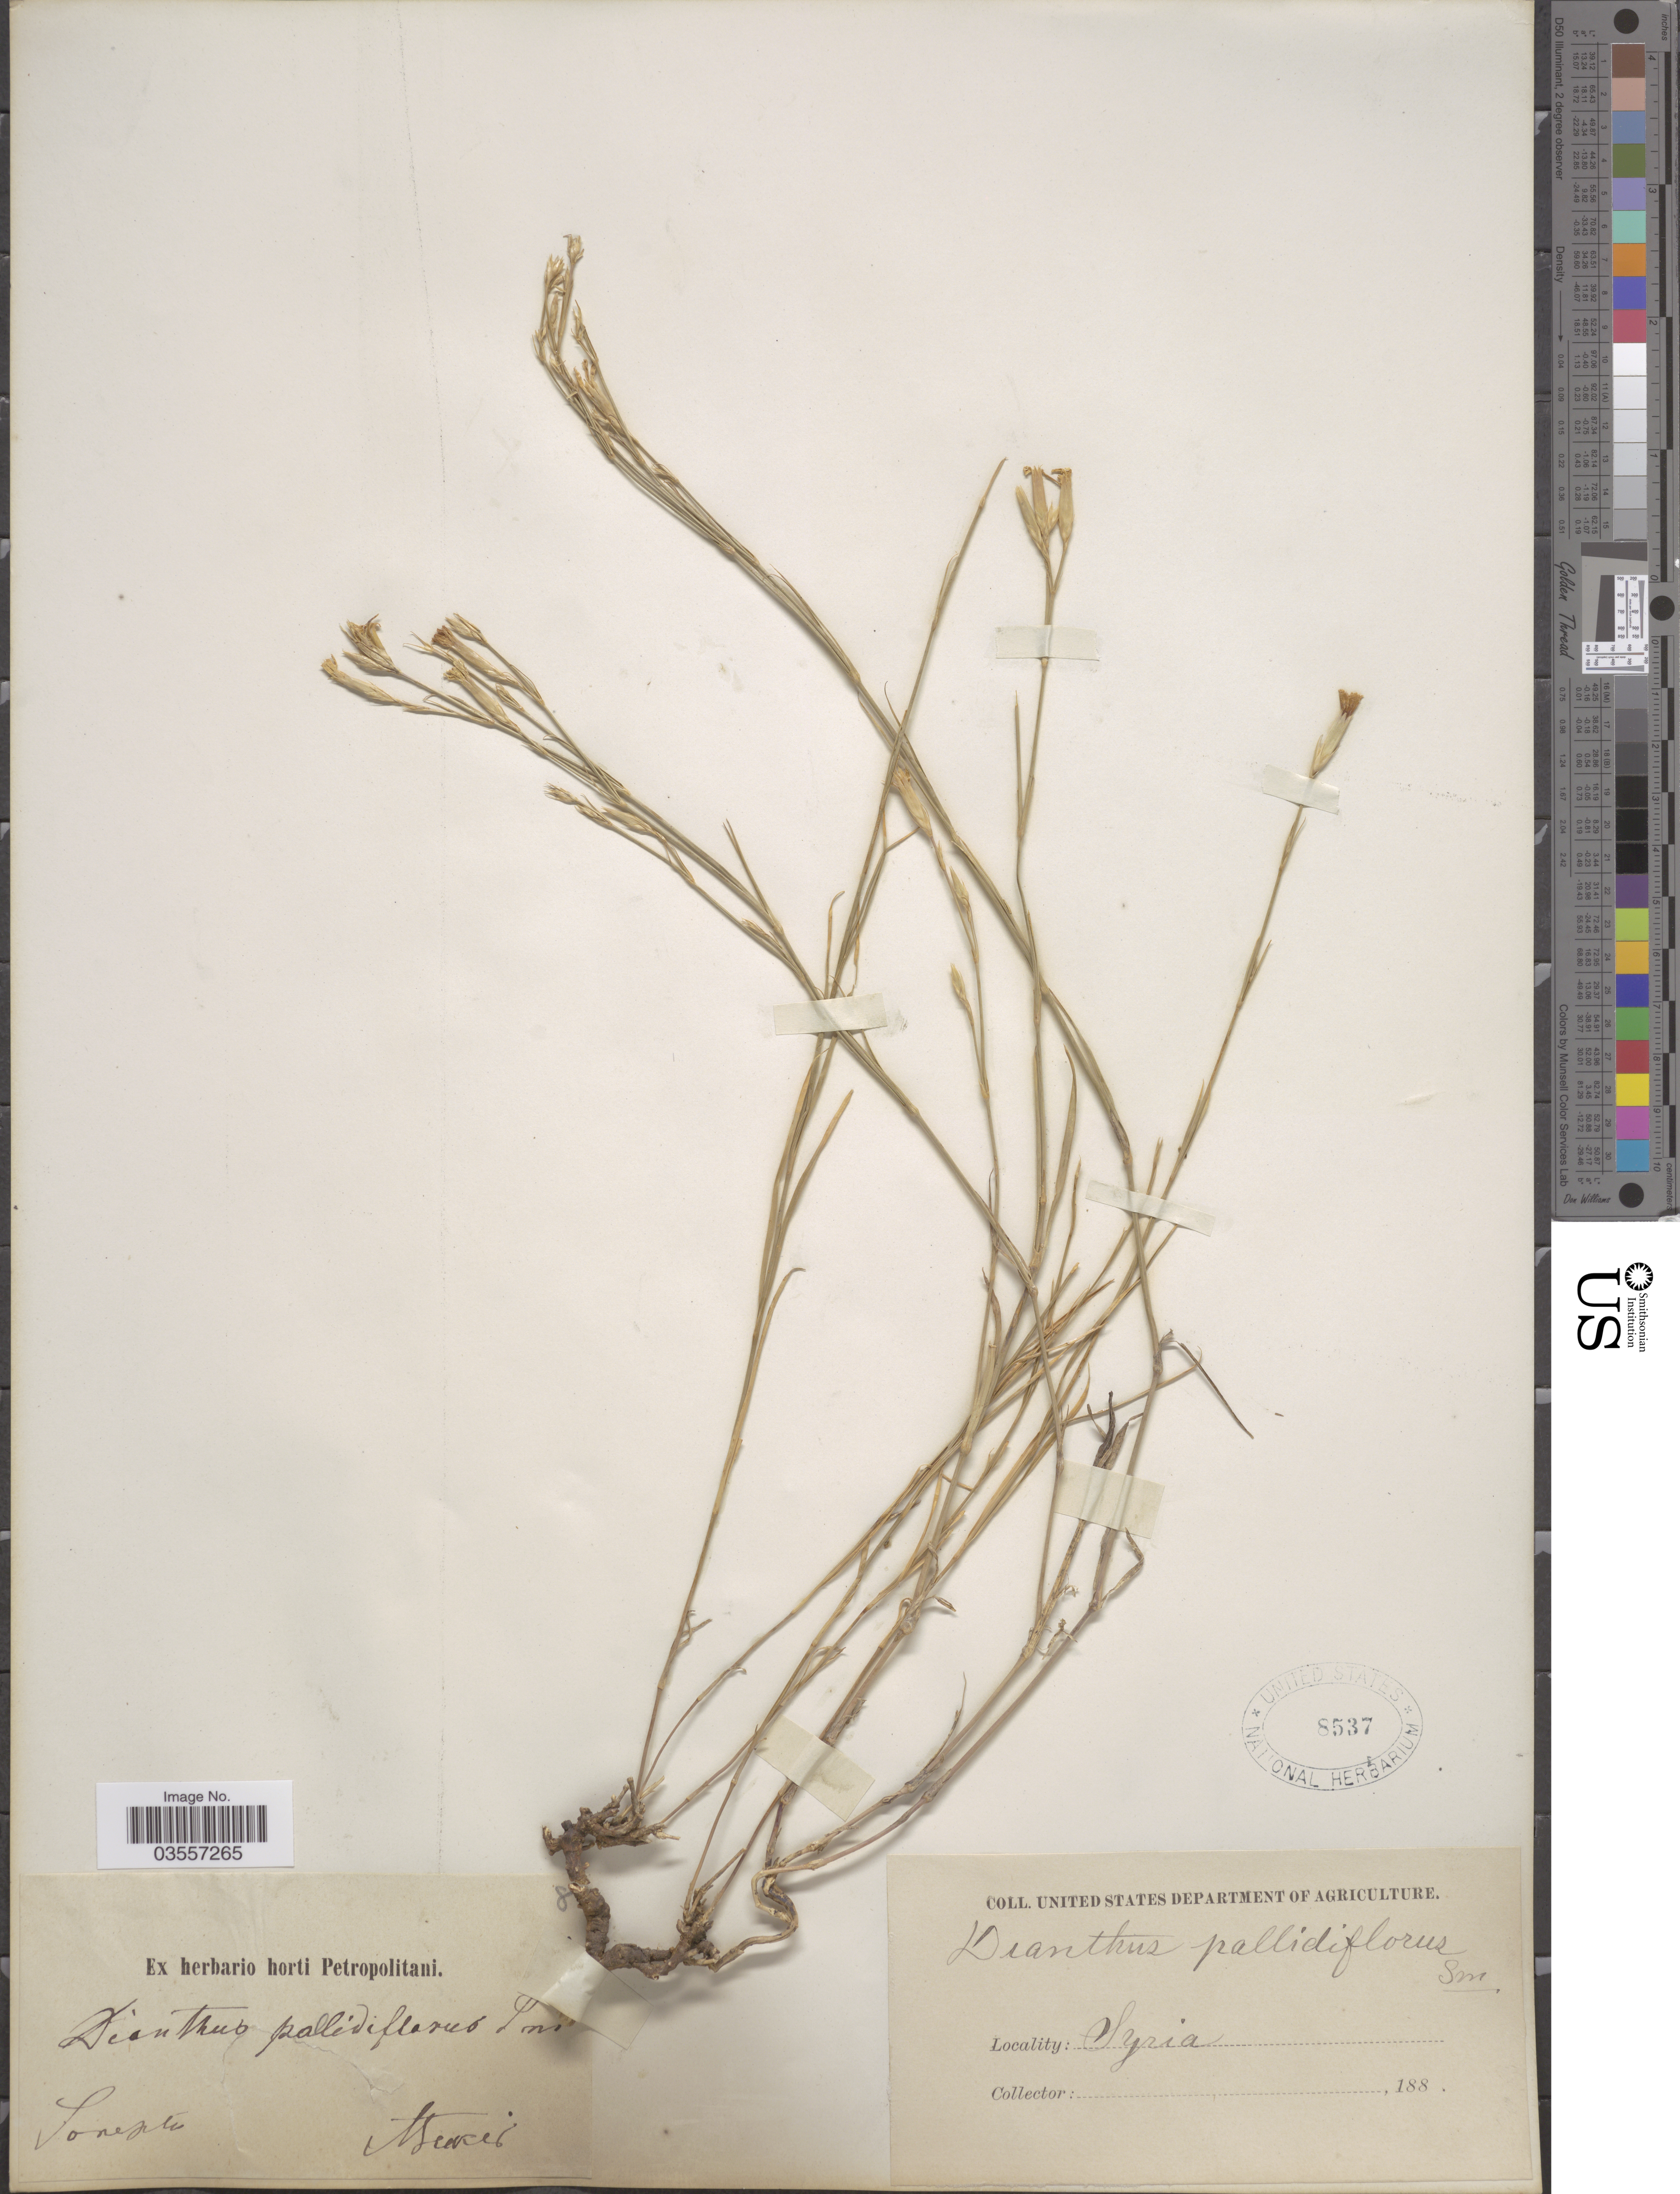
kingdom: Plantae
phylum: Tracheophyta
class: Magnoliopsida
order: Caryophyllales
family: Caryophyllaceae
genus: Dianthus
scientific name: Dianthus pallidiflorus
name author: Ser.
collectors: A. Becker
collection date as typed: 188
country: Russian Federation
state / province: Volgograd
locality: Sarepta.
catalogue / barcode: US 8537